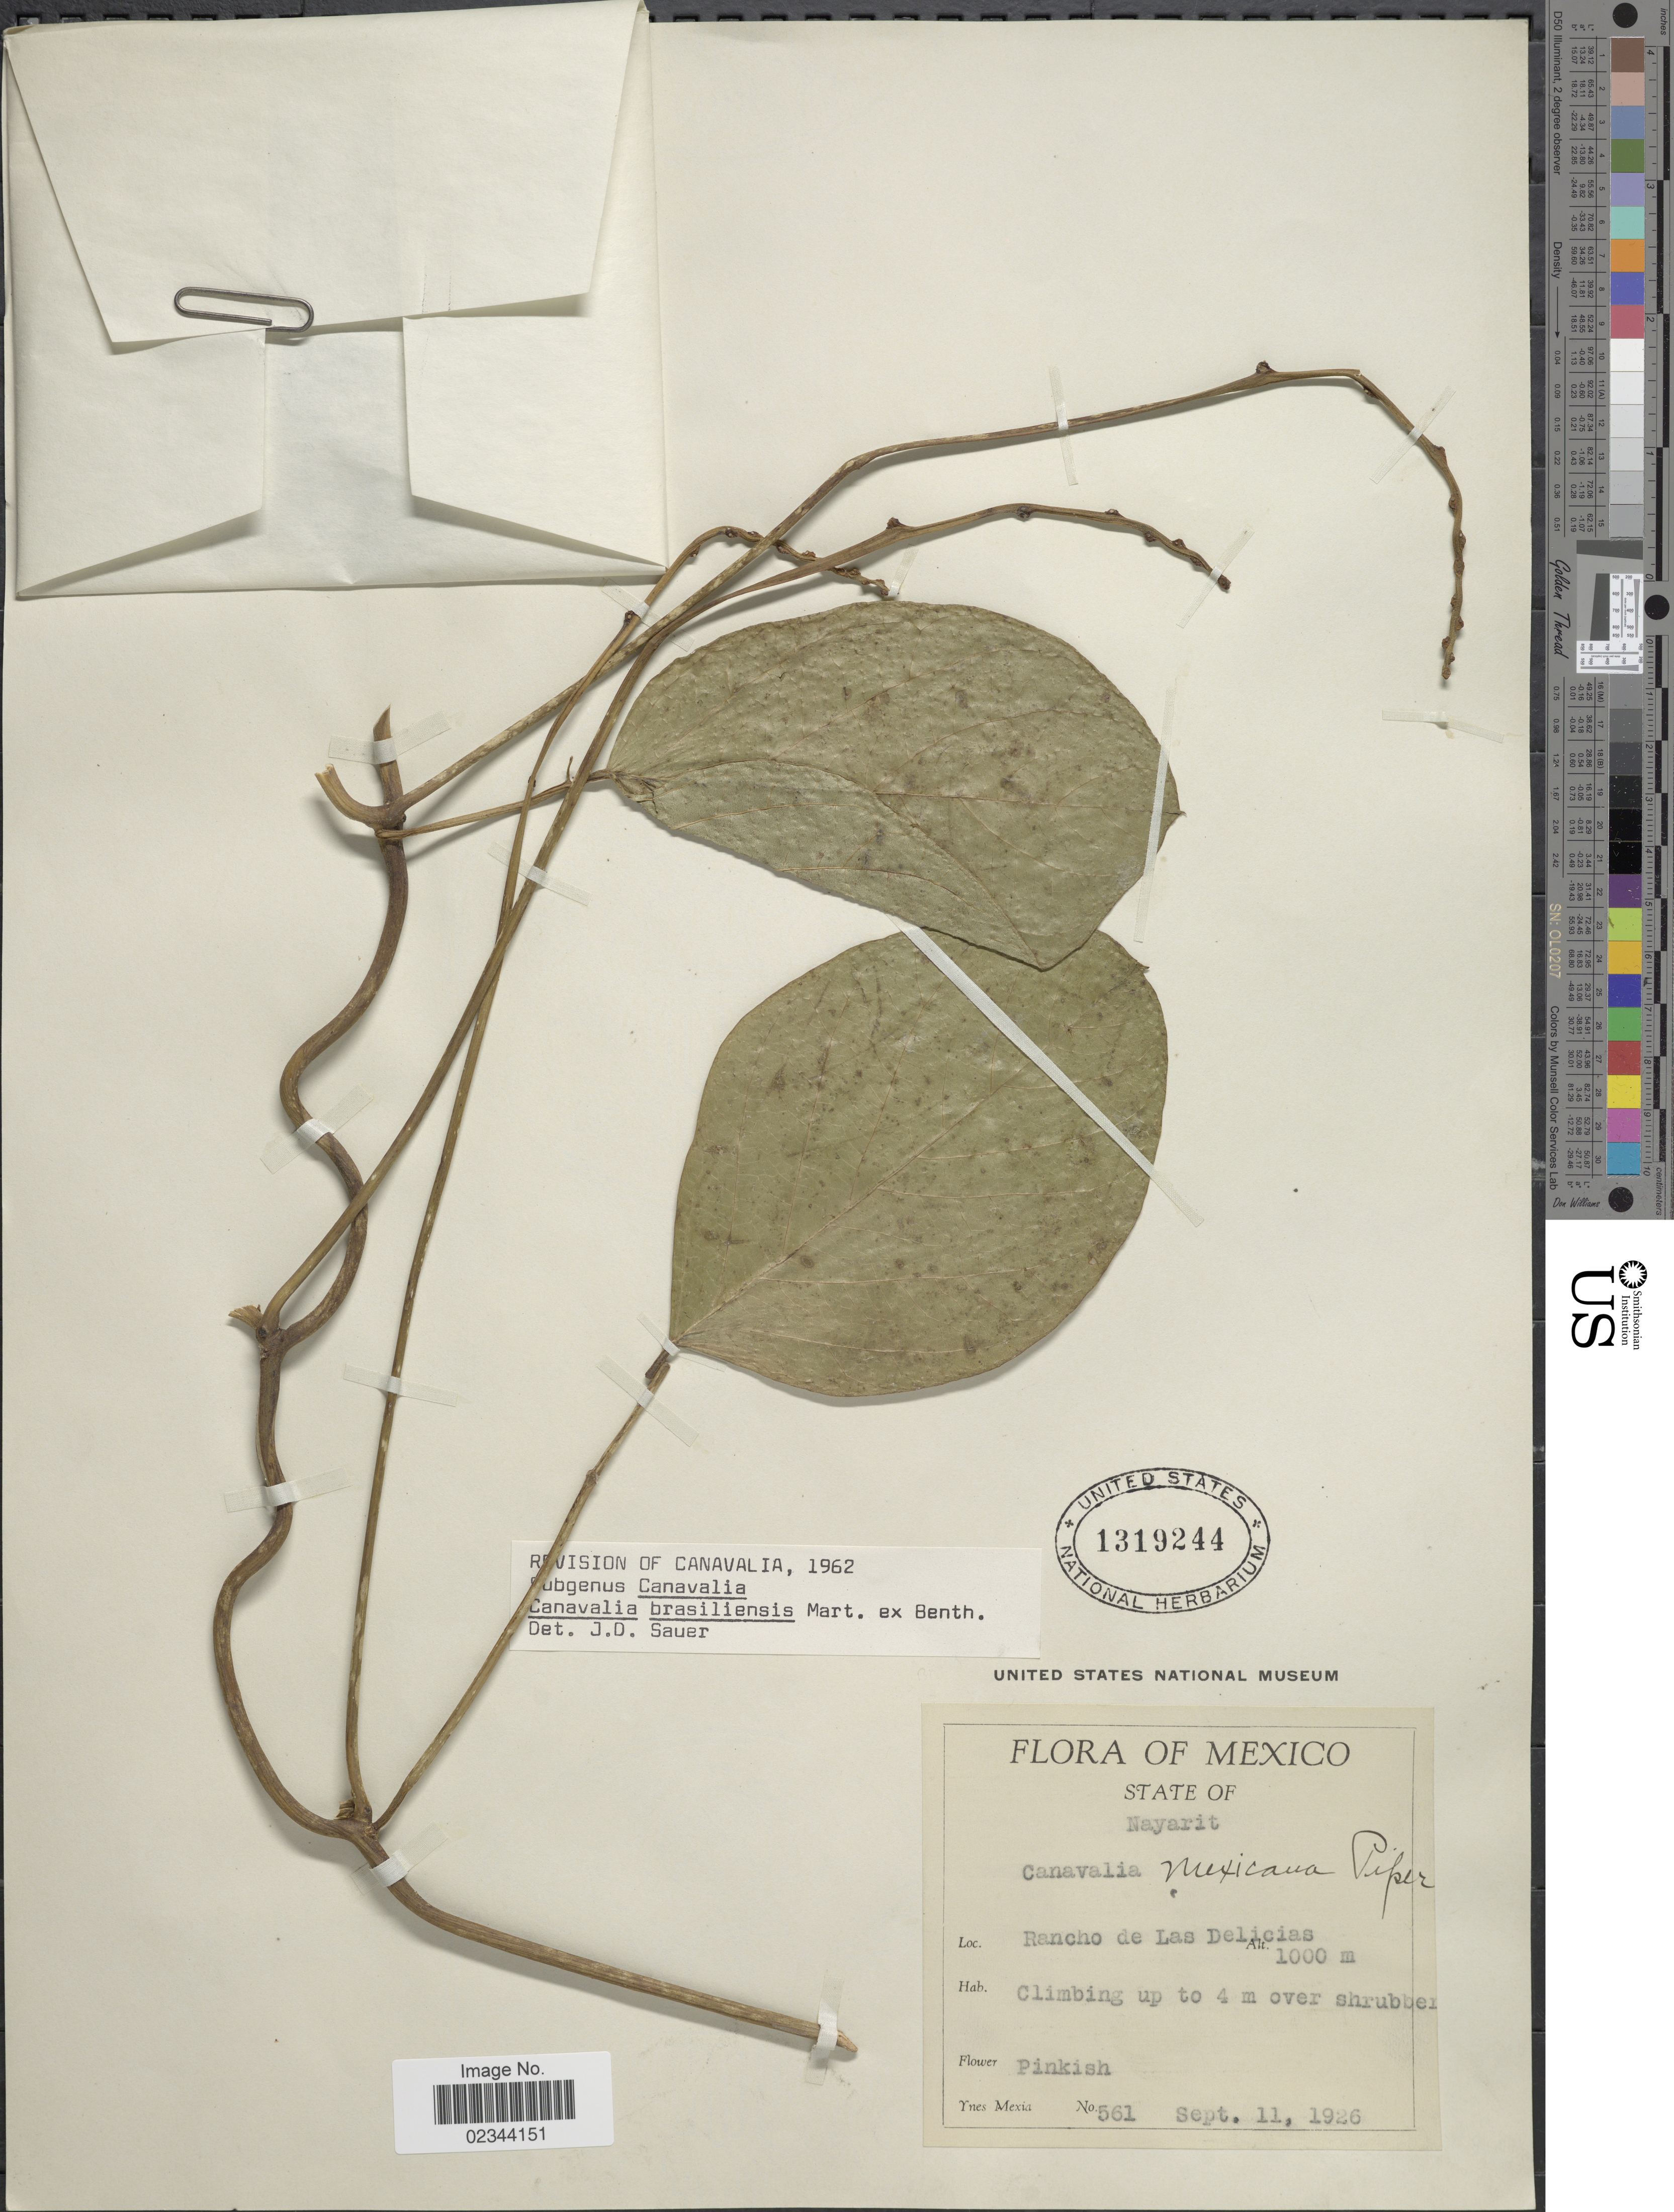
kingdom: Plantae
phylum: Tracheophyta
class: Magnoliopsida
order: Fabales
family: Fabaceae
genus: Canavalia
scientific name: Canavalia brasiliensis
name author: Mart. ex Benth.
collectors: Y. Mexia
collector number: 561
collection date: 1926-09-11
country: Mexico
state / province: Nayarit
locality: Rancho de Las Delicias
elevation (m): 1000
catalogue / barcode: US 1319244